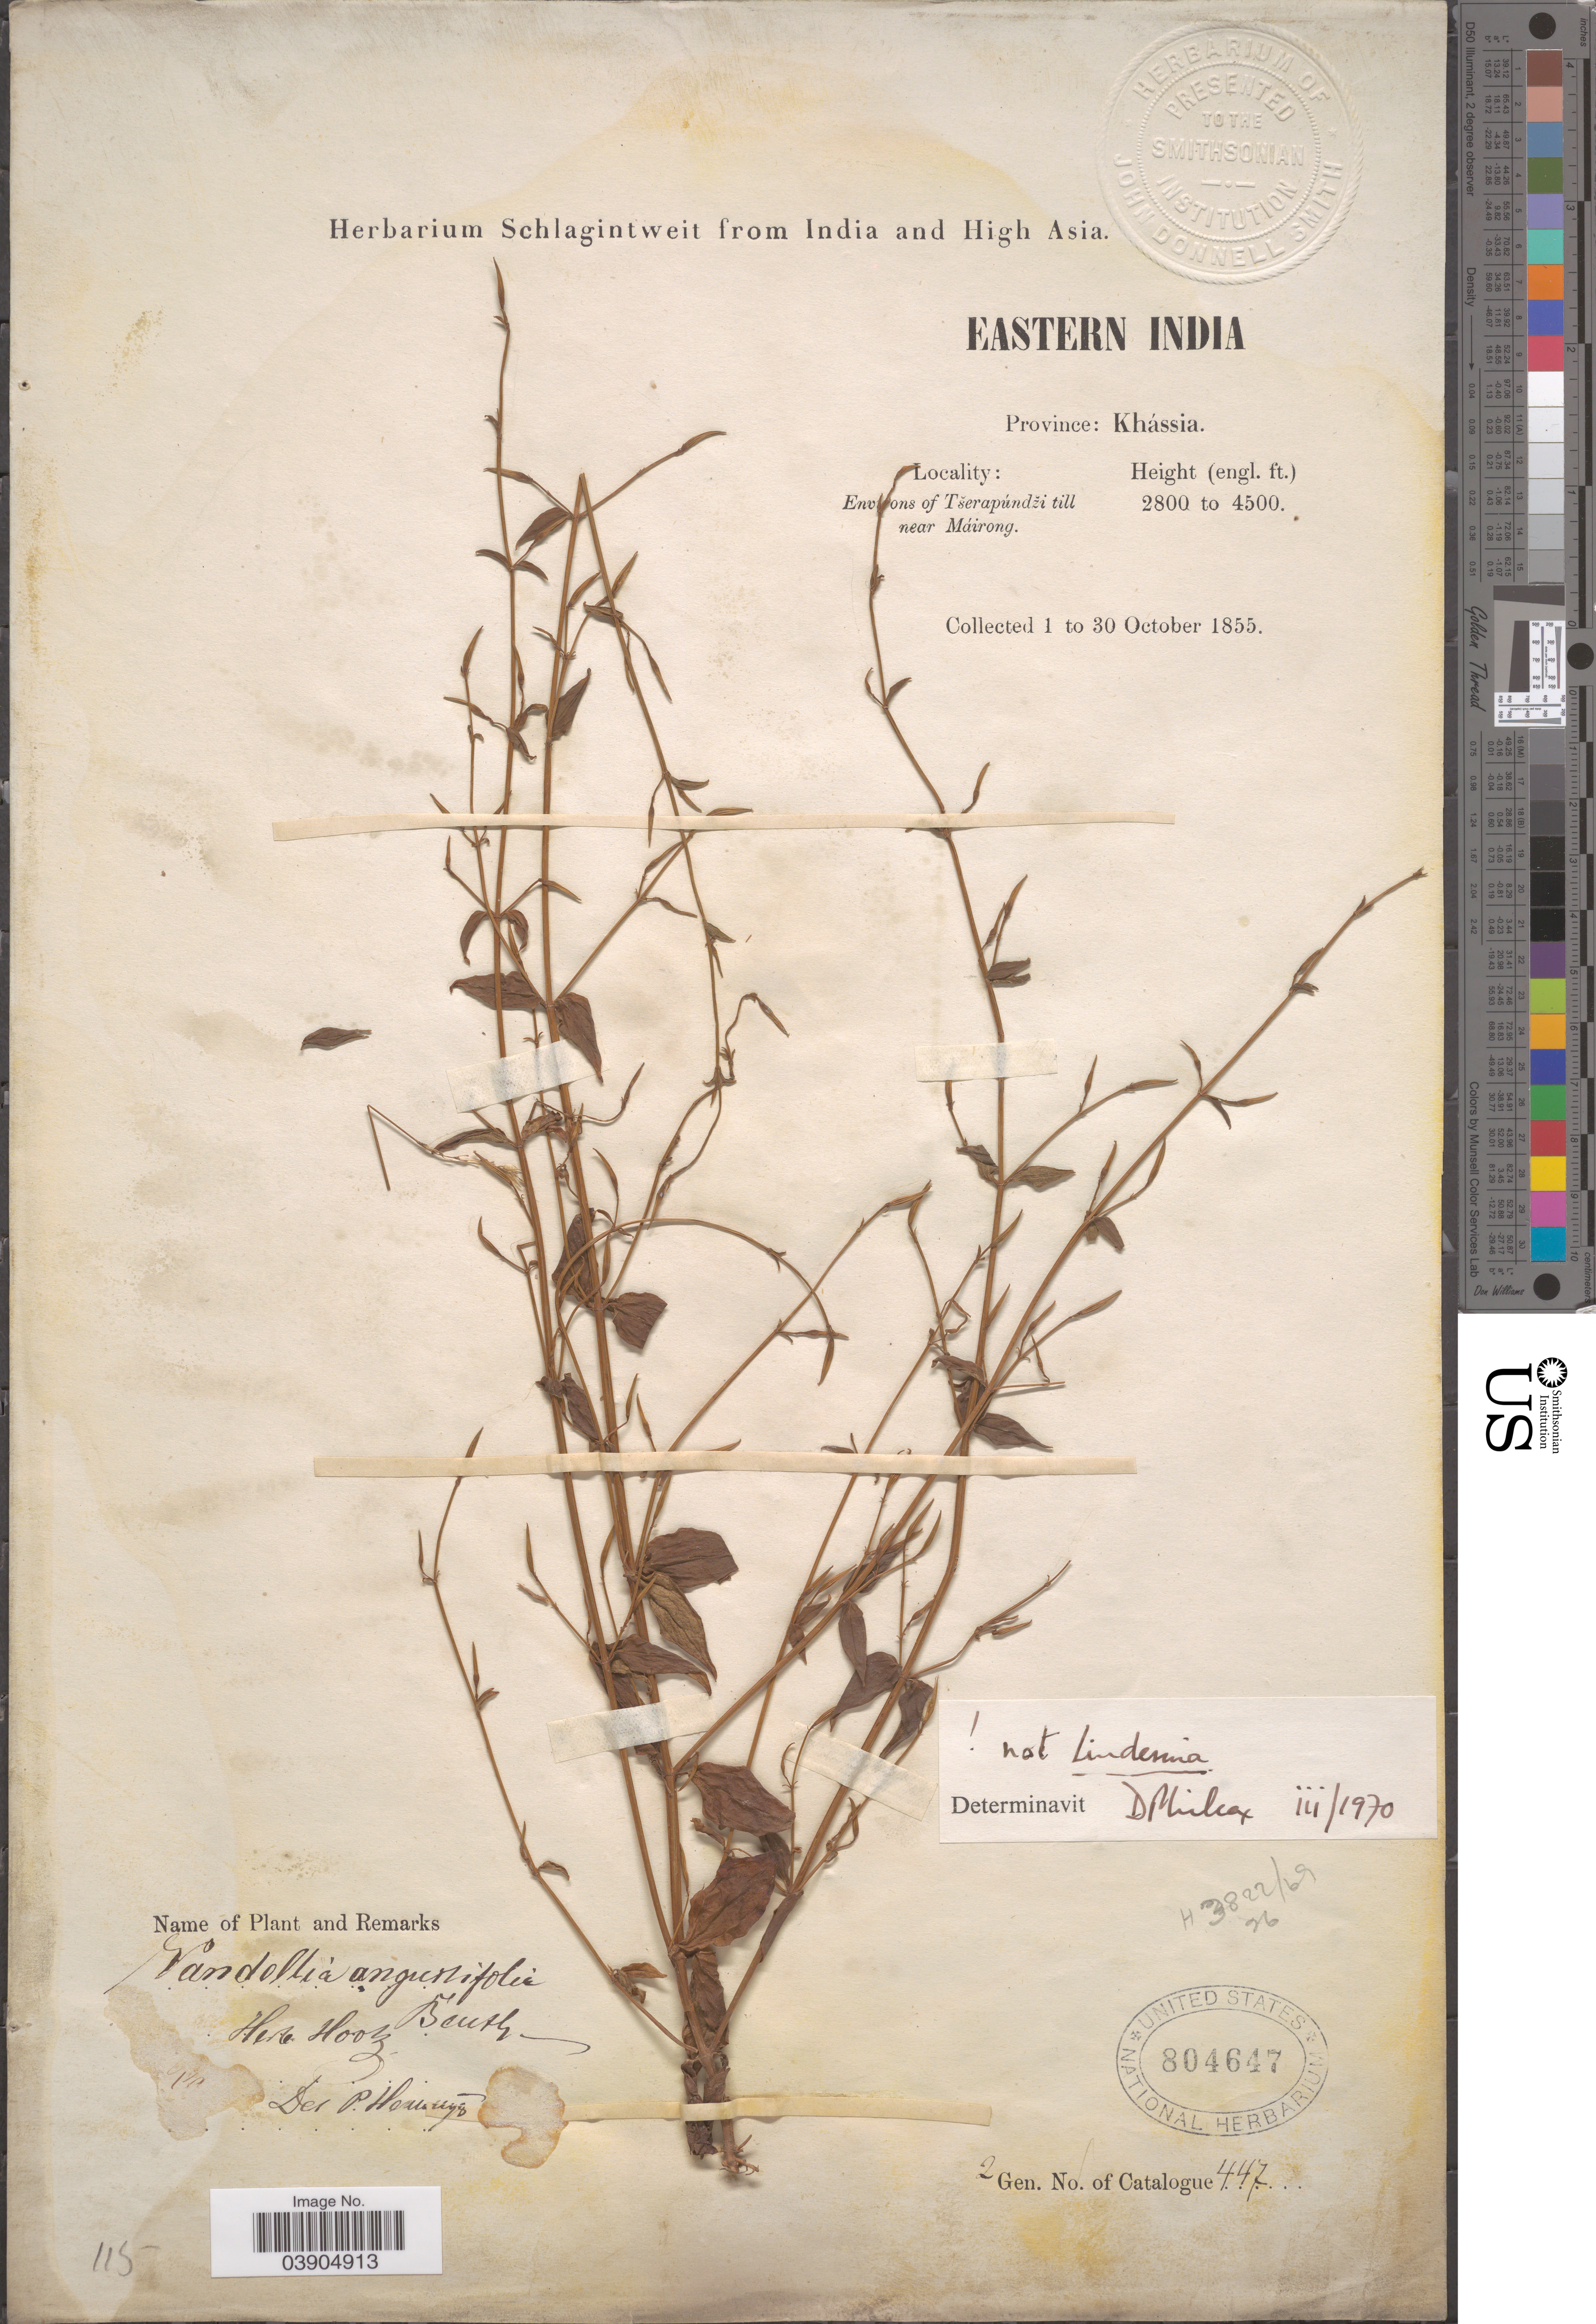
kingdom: Plantae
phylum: Tracheophyta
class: Magnoliopsida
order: Lamiales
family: Linderniaceae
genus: Vandellia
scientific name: Vandellia sp.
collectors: ex herb. Schlagintweit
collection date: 1855-10-01/1855-10-30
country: India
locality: Eastern India. Province: Khássia. Env [illegible text]ons of Tšerapúndži till near Máirong.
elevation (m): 853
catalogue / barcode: US 804647